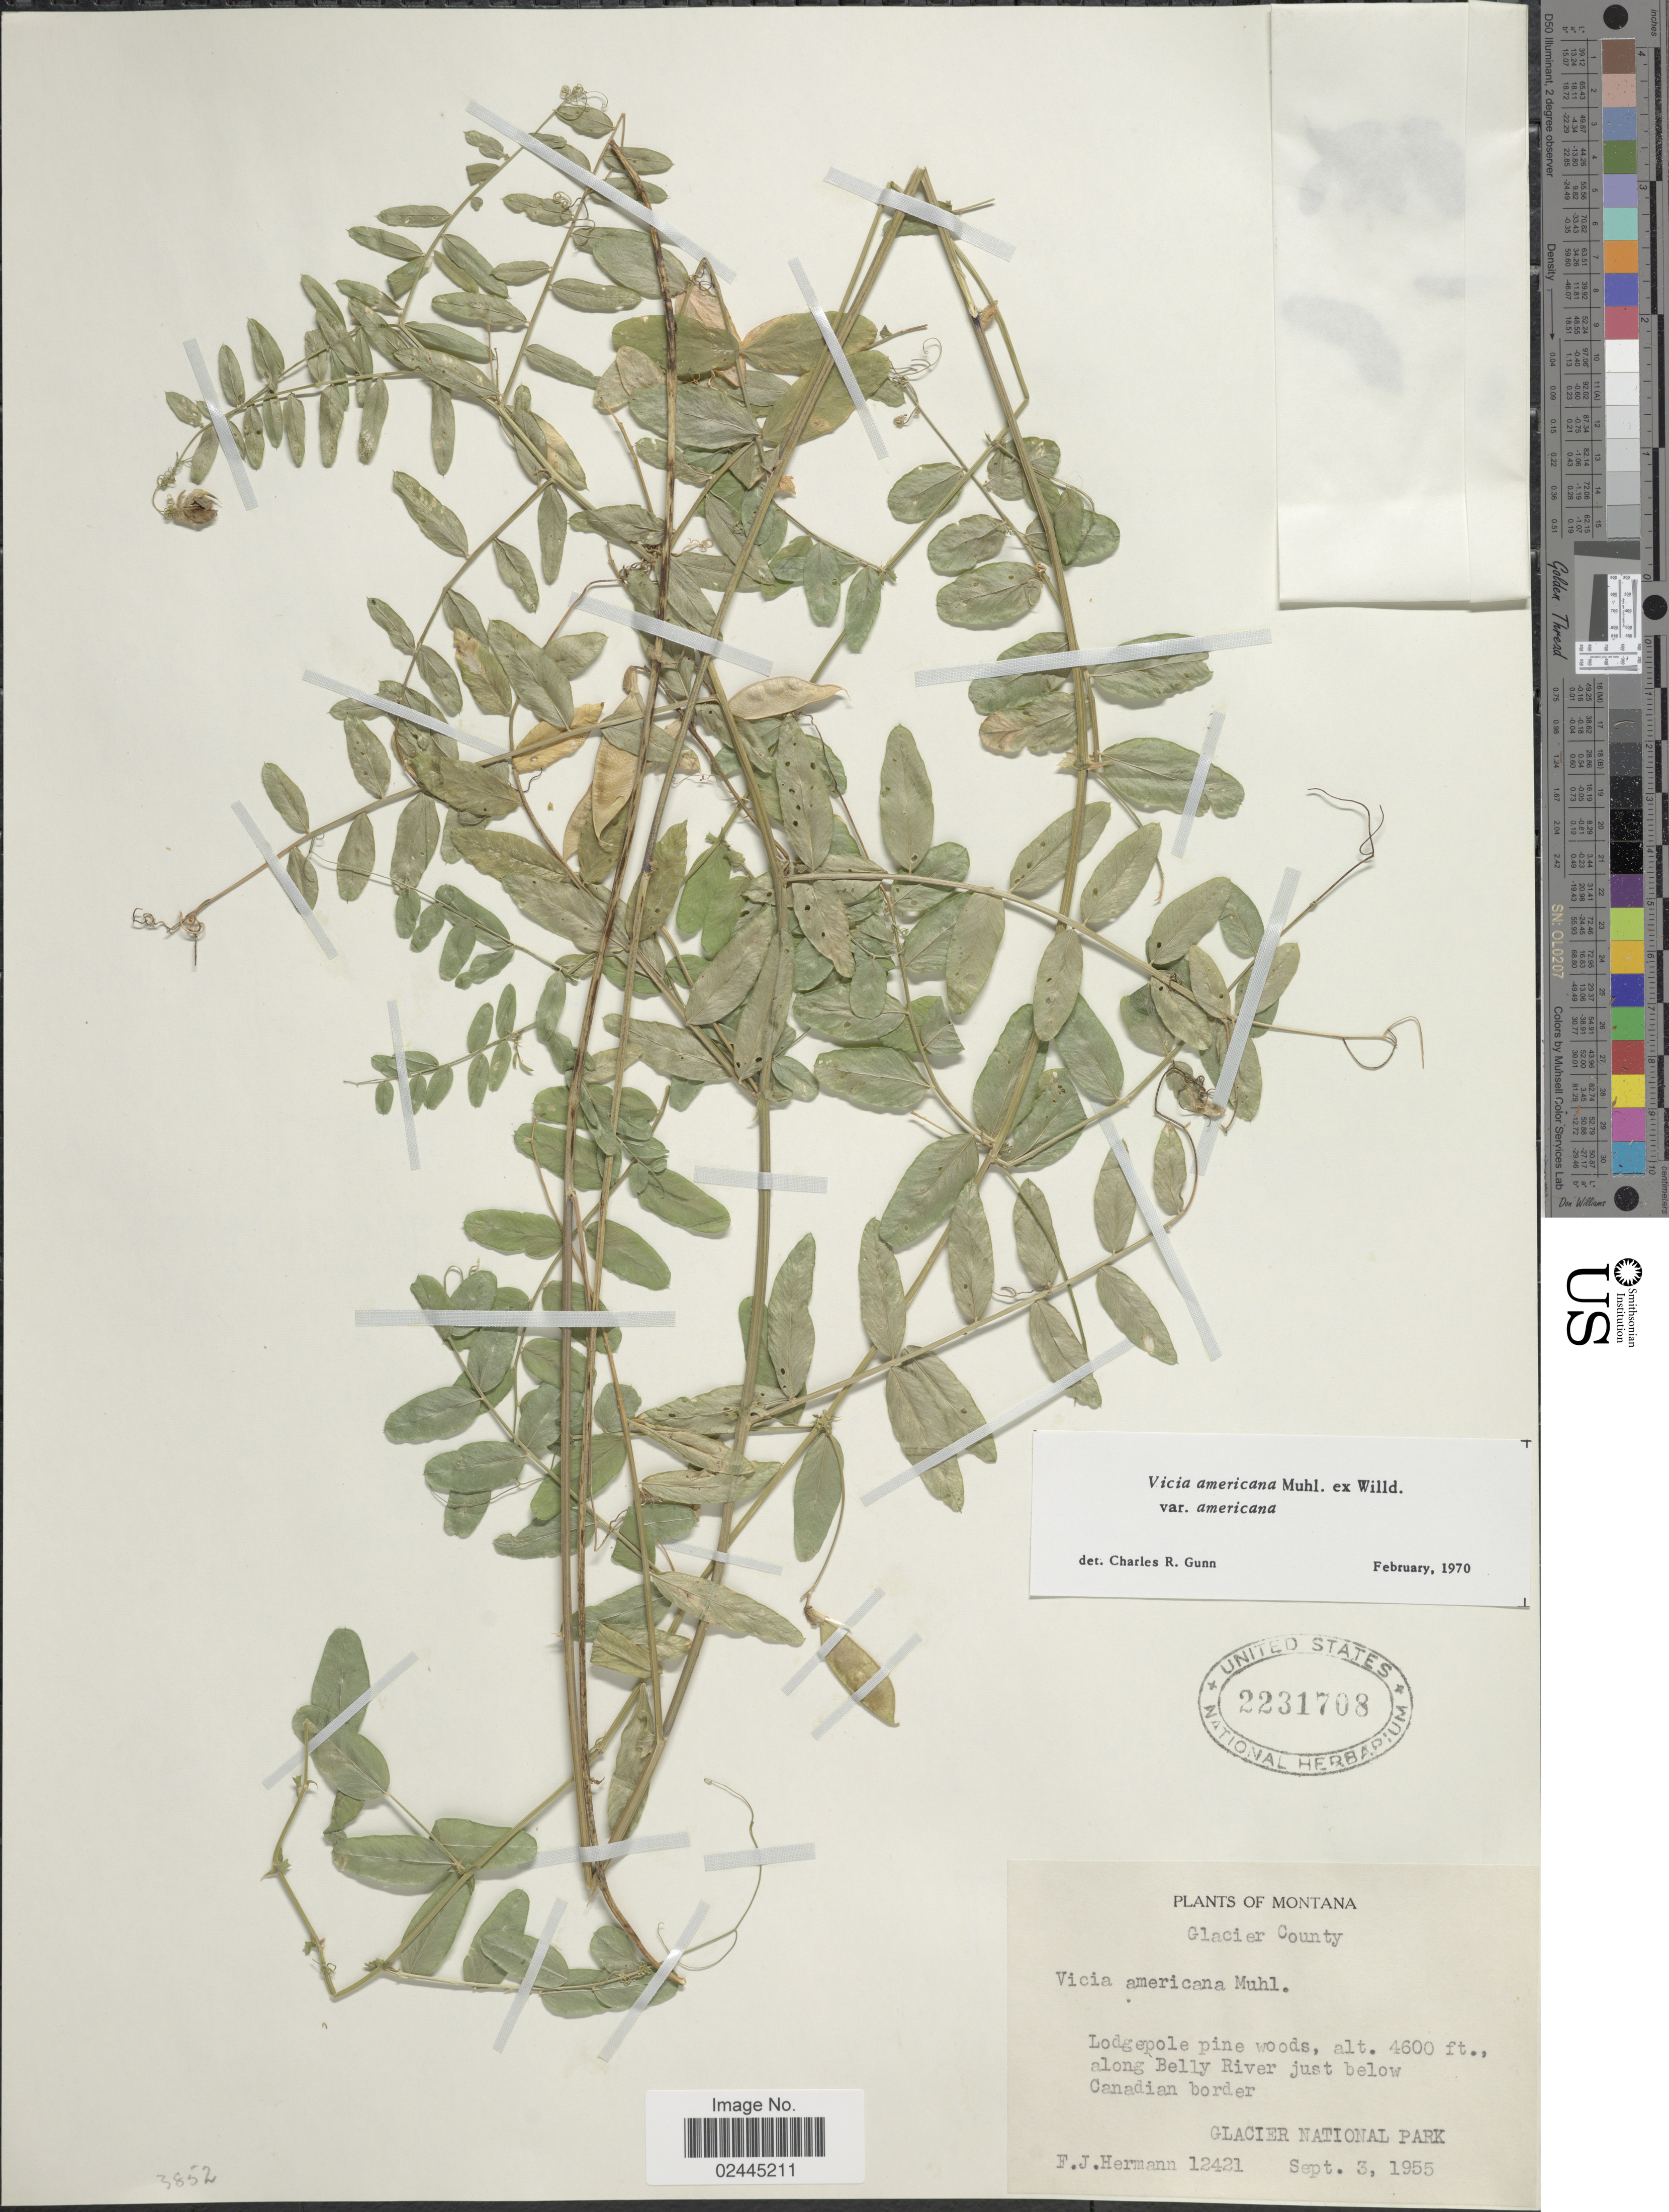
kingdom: Plantae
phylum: Tracheophyta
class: Magnoliopsida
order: Fabales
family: Fabaceae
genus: Vicia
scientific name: Vicia americana var. americana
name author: Muhl. ex Willd.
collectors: F. J. Hermann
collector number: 12421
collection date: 1955-09-03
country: United States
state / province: Montana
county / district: Glacier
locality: Lodgepole pine woods, along Belly River just below Canadian border. Glacier National Park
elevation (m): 1402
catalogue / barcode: US 2231708